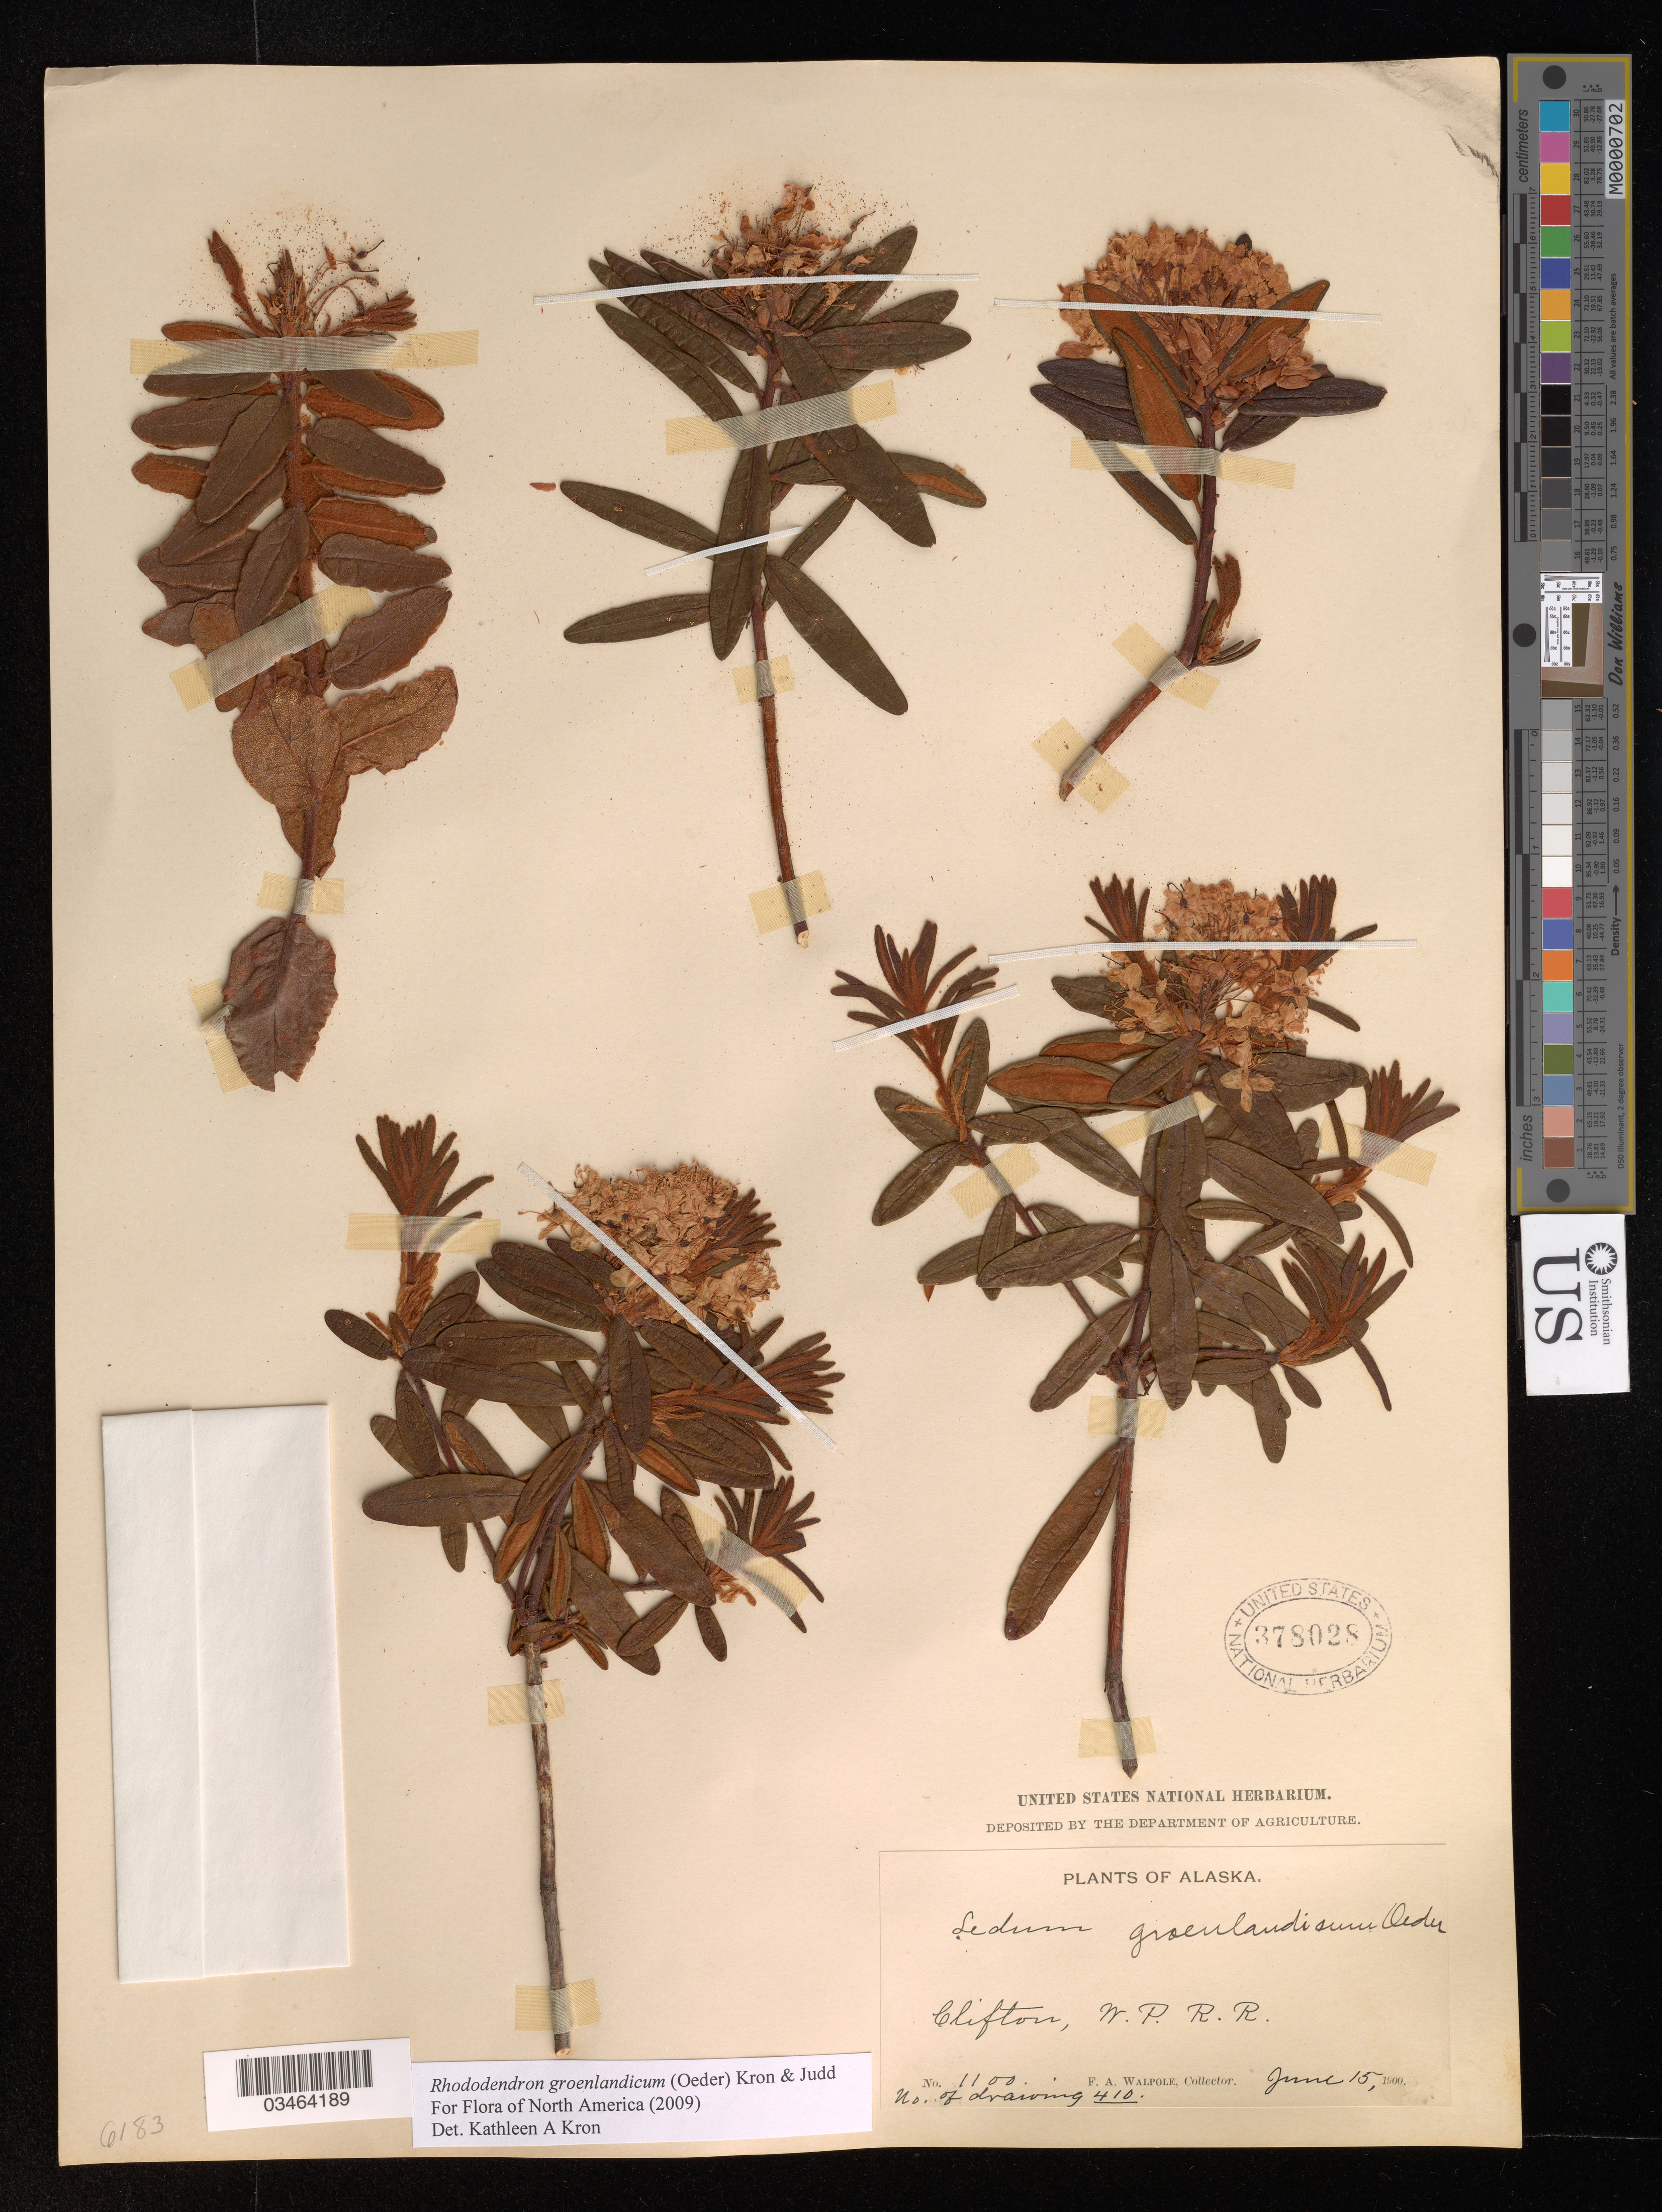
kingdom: Plantae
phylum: Tracheophyta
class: Magnoliopsida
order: Ericales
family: Ericaceae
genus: Rhododendron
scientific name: Rhododendron groenlandicum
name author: (Oeder) Kron & Judd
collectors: F. Walpole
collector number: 1100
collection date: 1900-06-15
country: United States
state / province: Alaska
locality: Clifton, W. P. R. R.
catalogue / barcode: US 378028